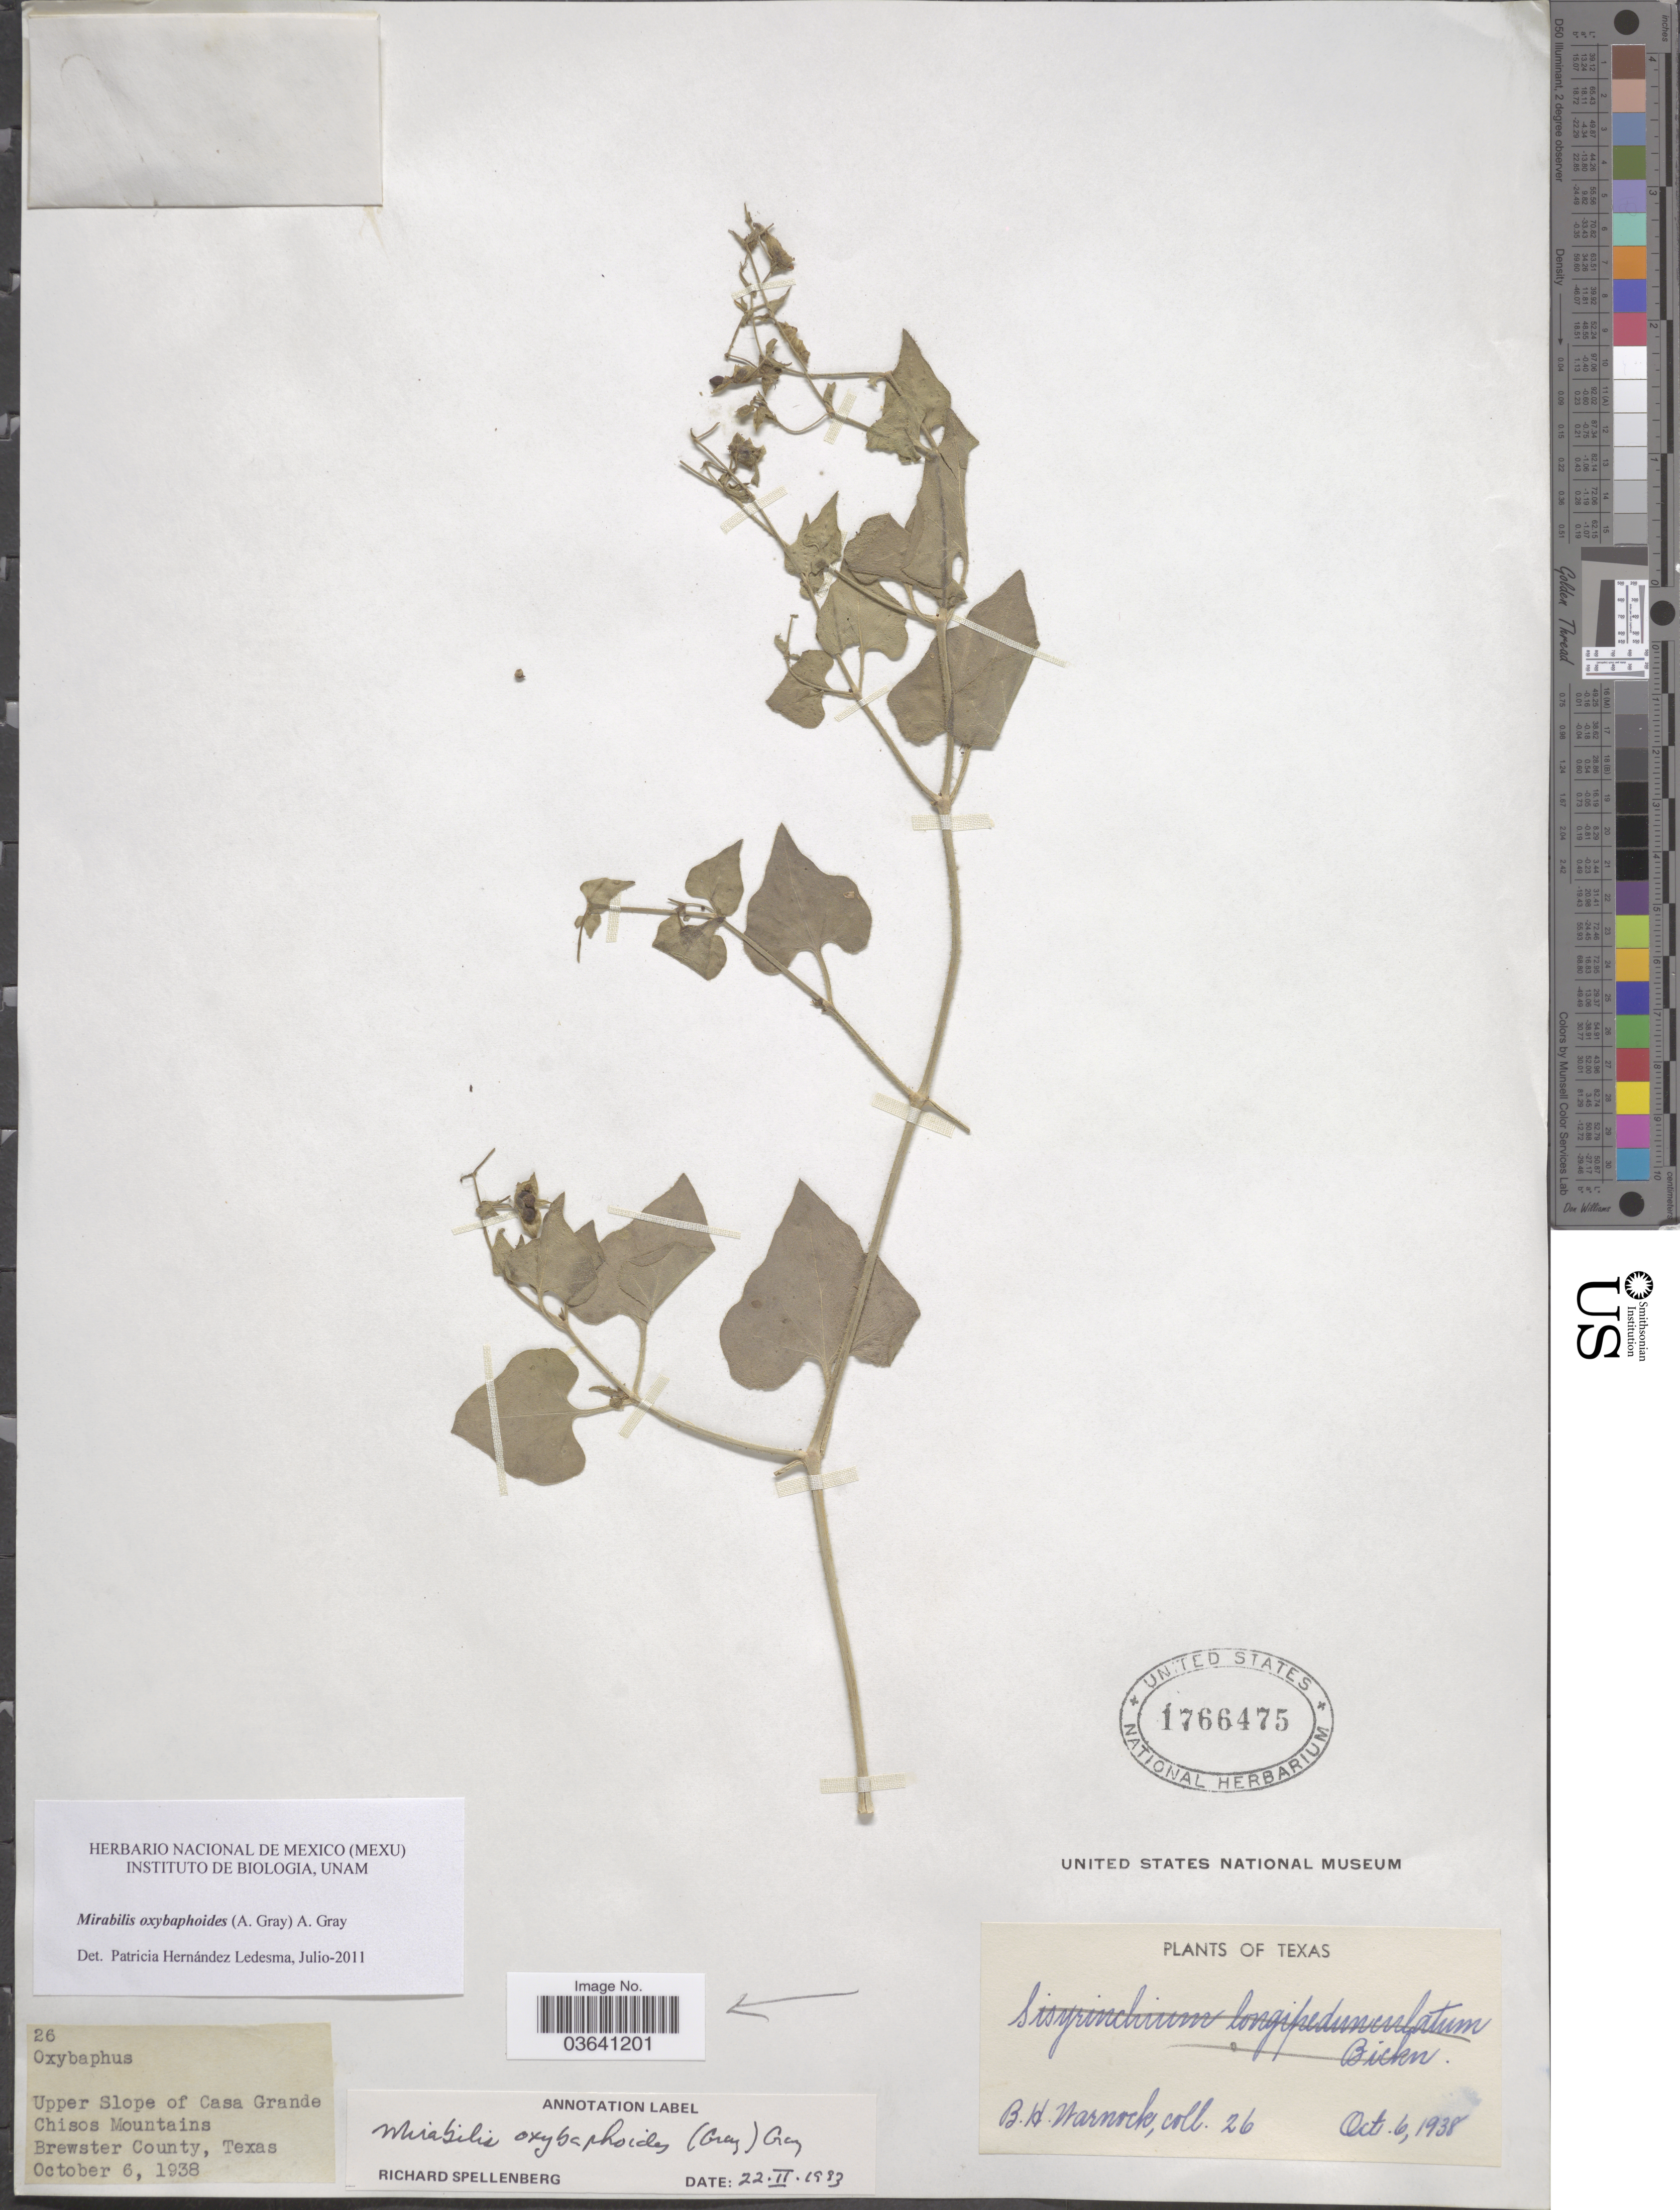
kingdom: Plantae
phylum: Tracheophyta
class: Magnoliopsida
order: Caryophyllales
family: Nyctaginaceae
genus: Mirabilis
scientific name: Mirabilis oxybaphoides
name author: (A. Gray) A. Gray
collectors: B. H. Warnock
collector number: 26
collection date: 1938-10-06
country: United States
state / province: Texas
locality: Upper Slope of Casa Grande Chisos Mountains, Brewster County.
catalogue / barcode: US 1766475